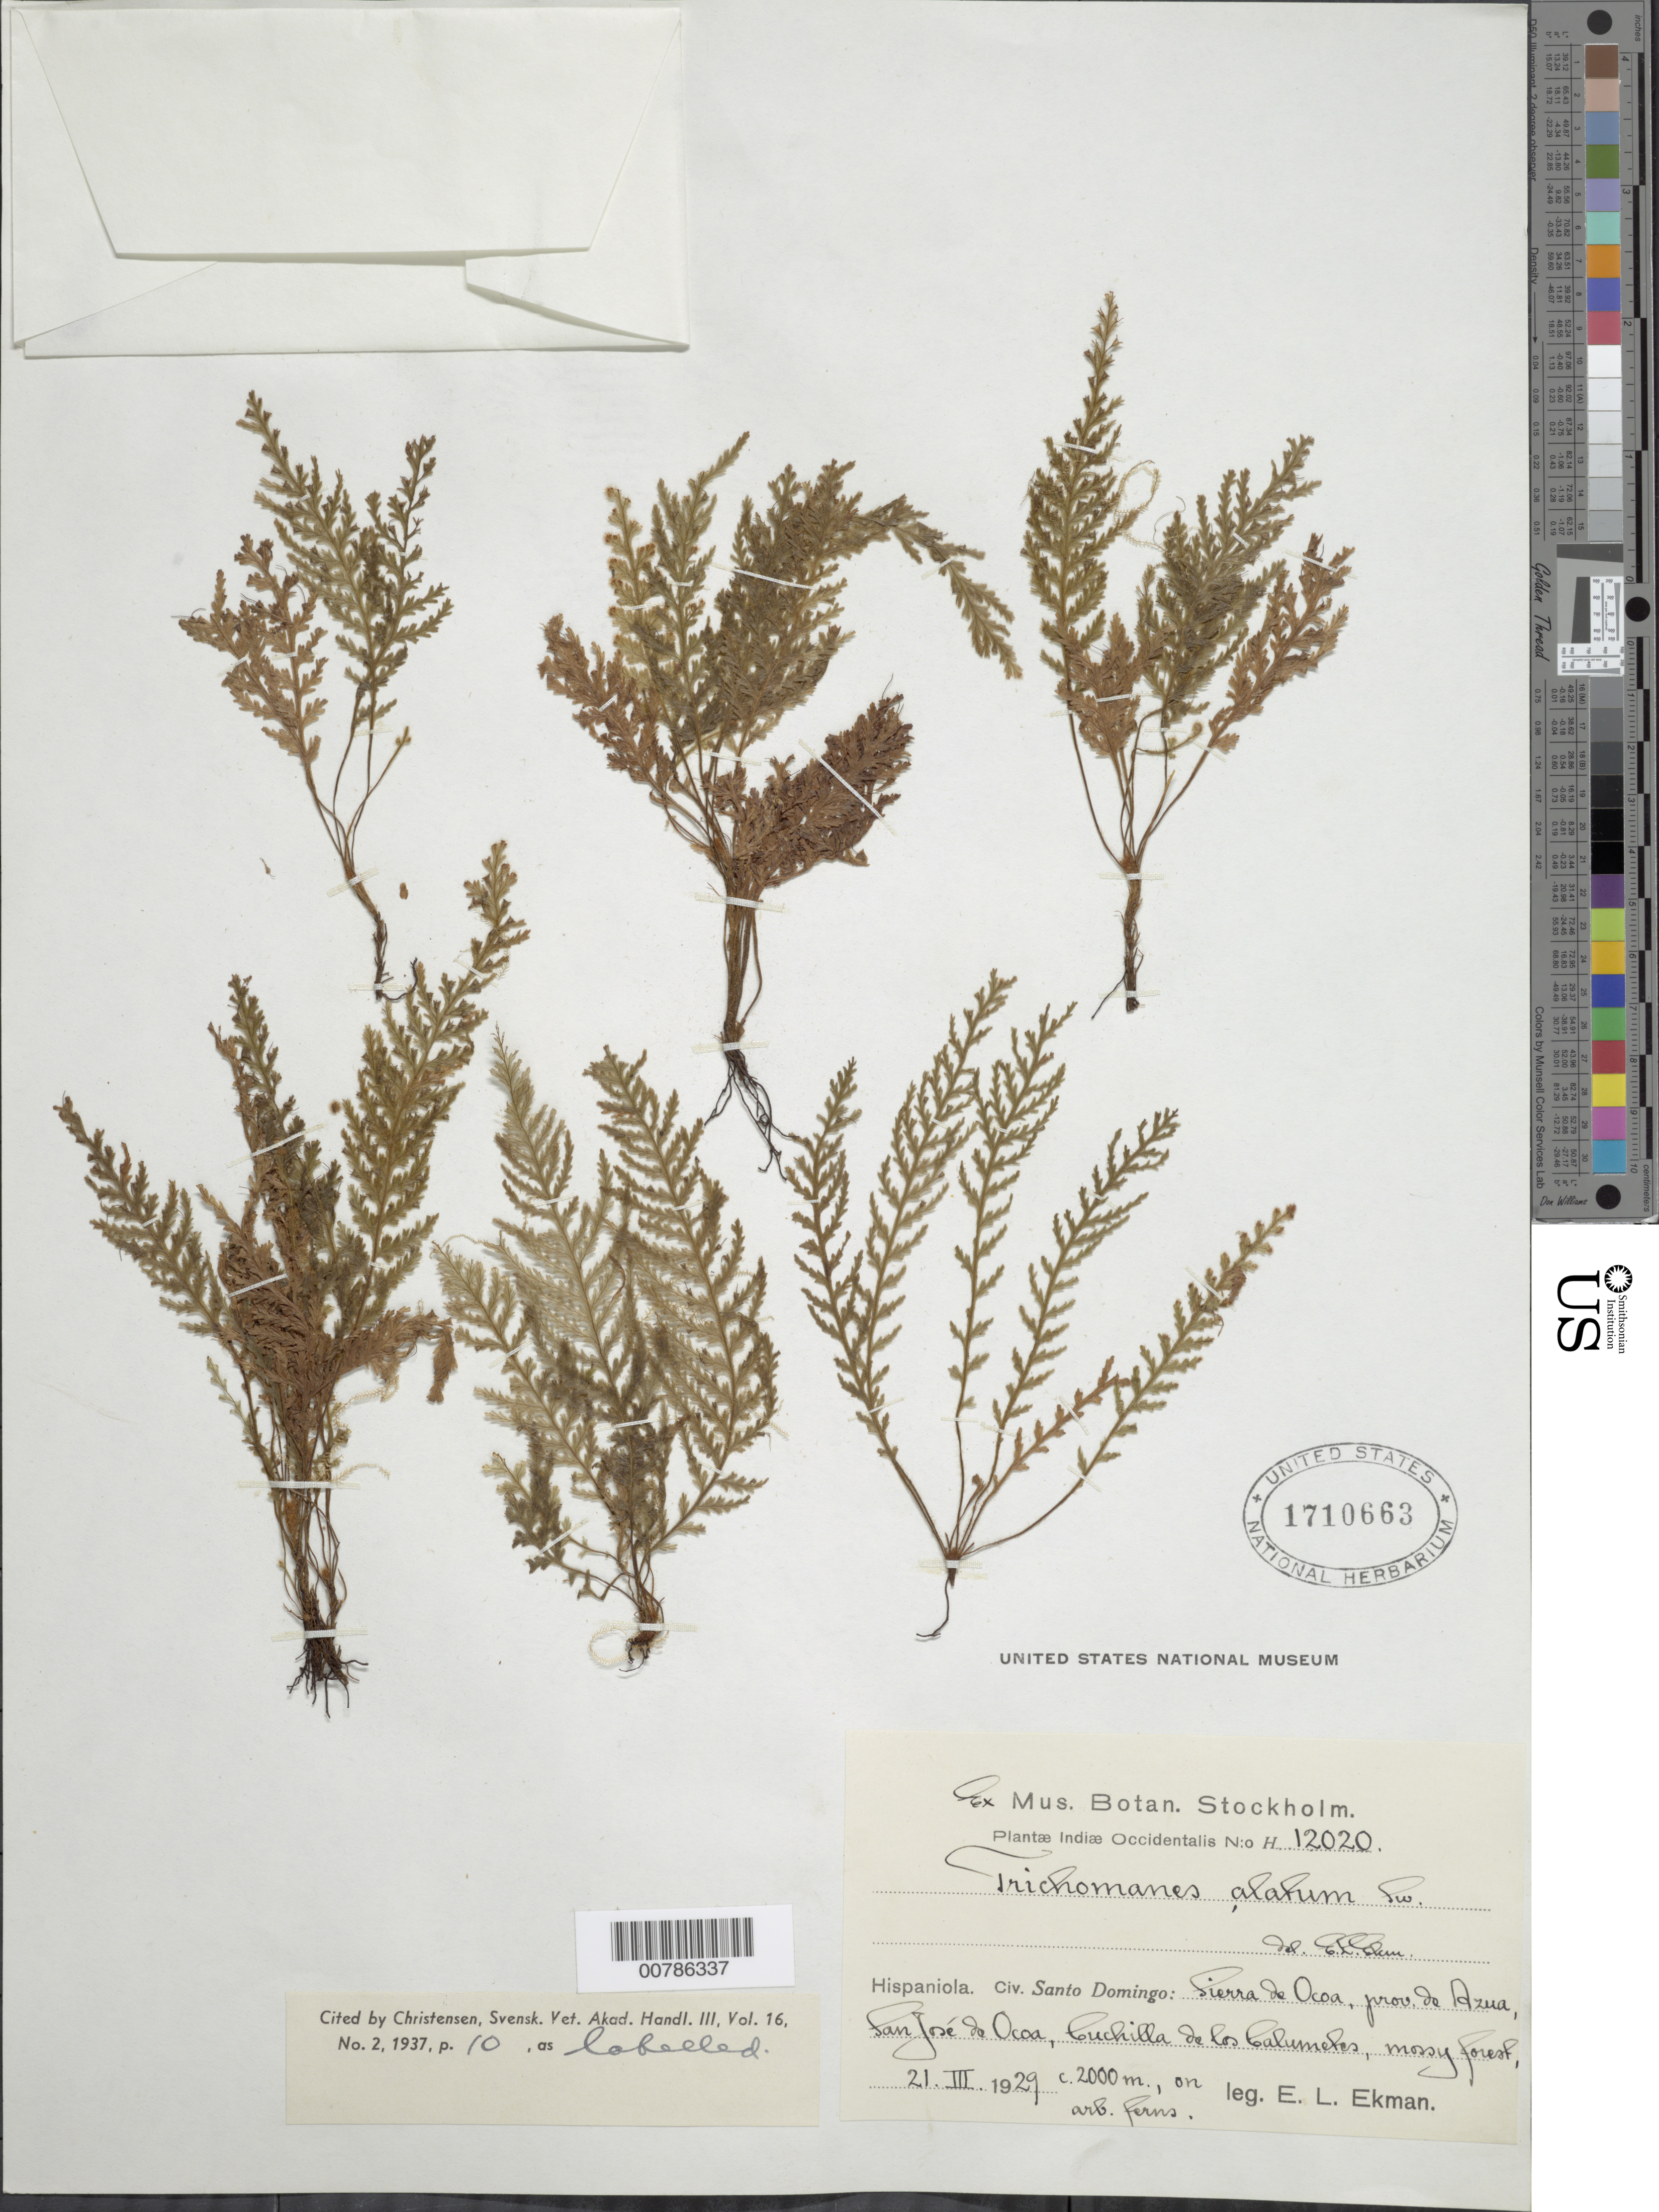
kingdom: Plantae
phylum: Tracheophyta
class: Polypodiopsida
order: Hymenophyllales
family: Hymenophyllaceae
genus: Trichomanes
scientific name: Trichomanes alatum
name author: Sw.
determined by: Christensen, C. F. A.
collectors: E. L. Ekman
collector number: H 12020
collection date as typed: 21 Mar 1929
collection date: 1929-03-21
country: Dominican Republic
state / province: Azua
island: Hispaniola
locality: Sierra de Ocoa, San José de Ocoa, Cuchilla de los Calmetos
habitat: Mossy forest, on arb. ferns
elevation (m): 2000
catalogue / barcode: US 1710663